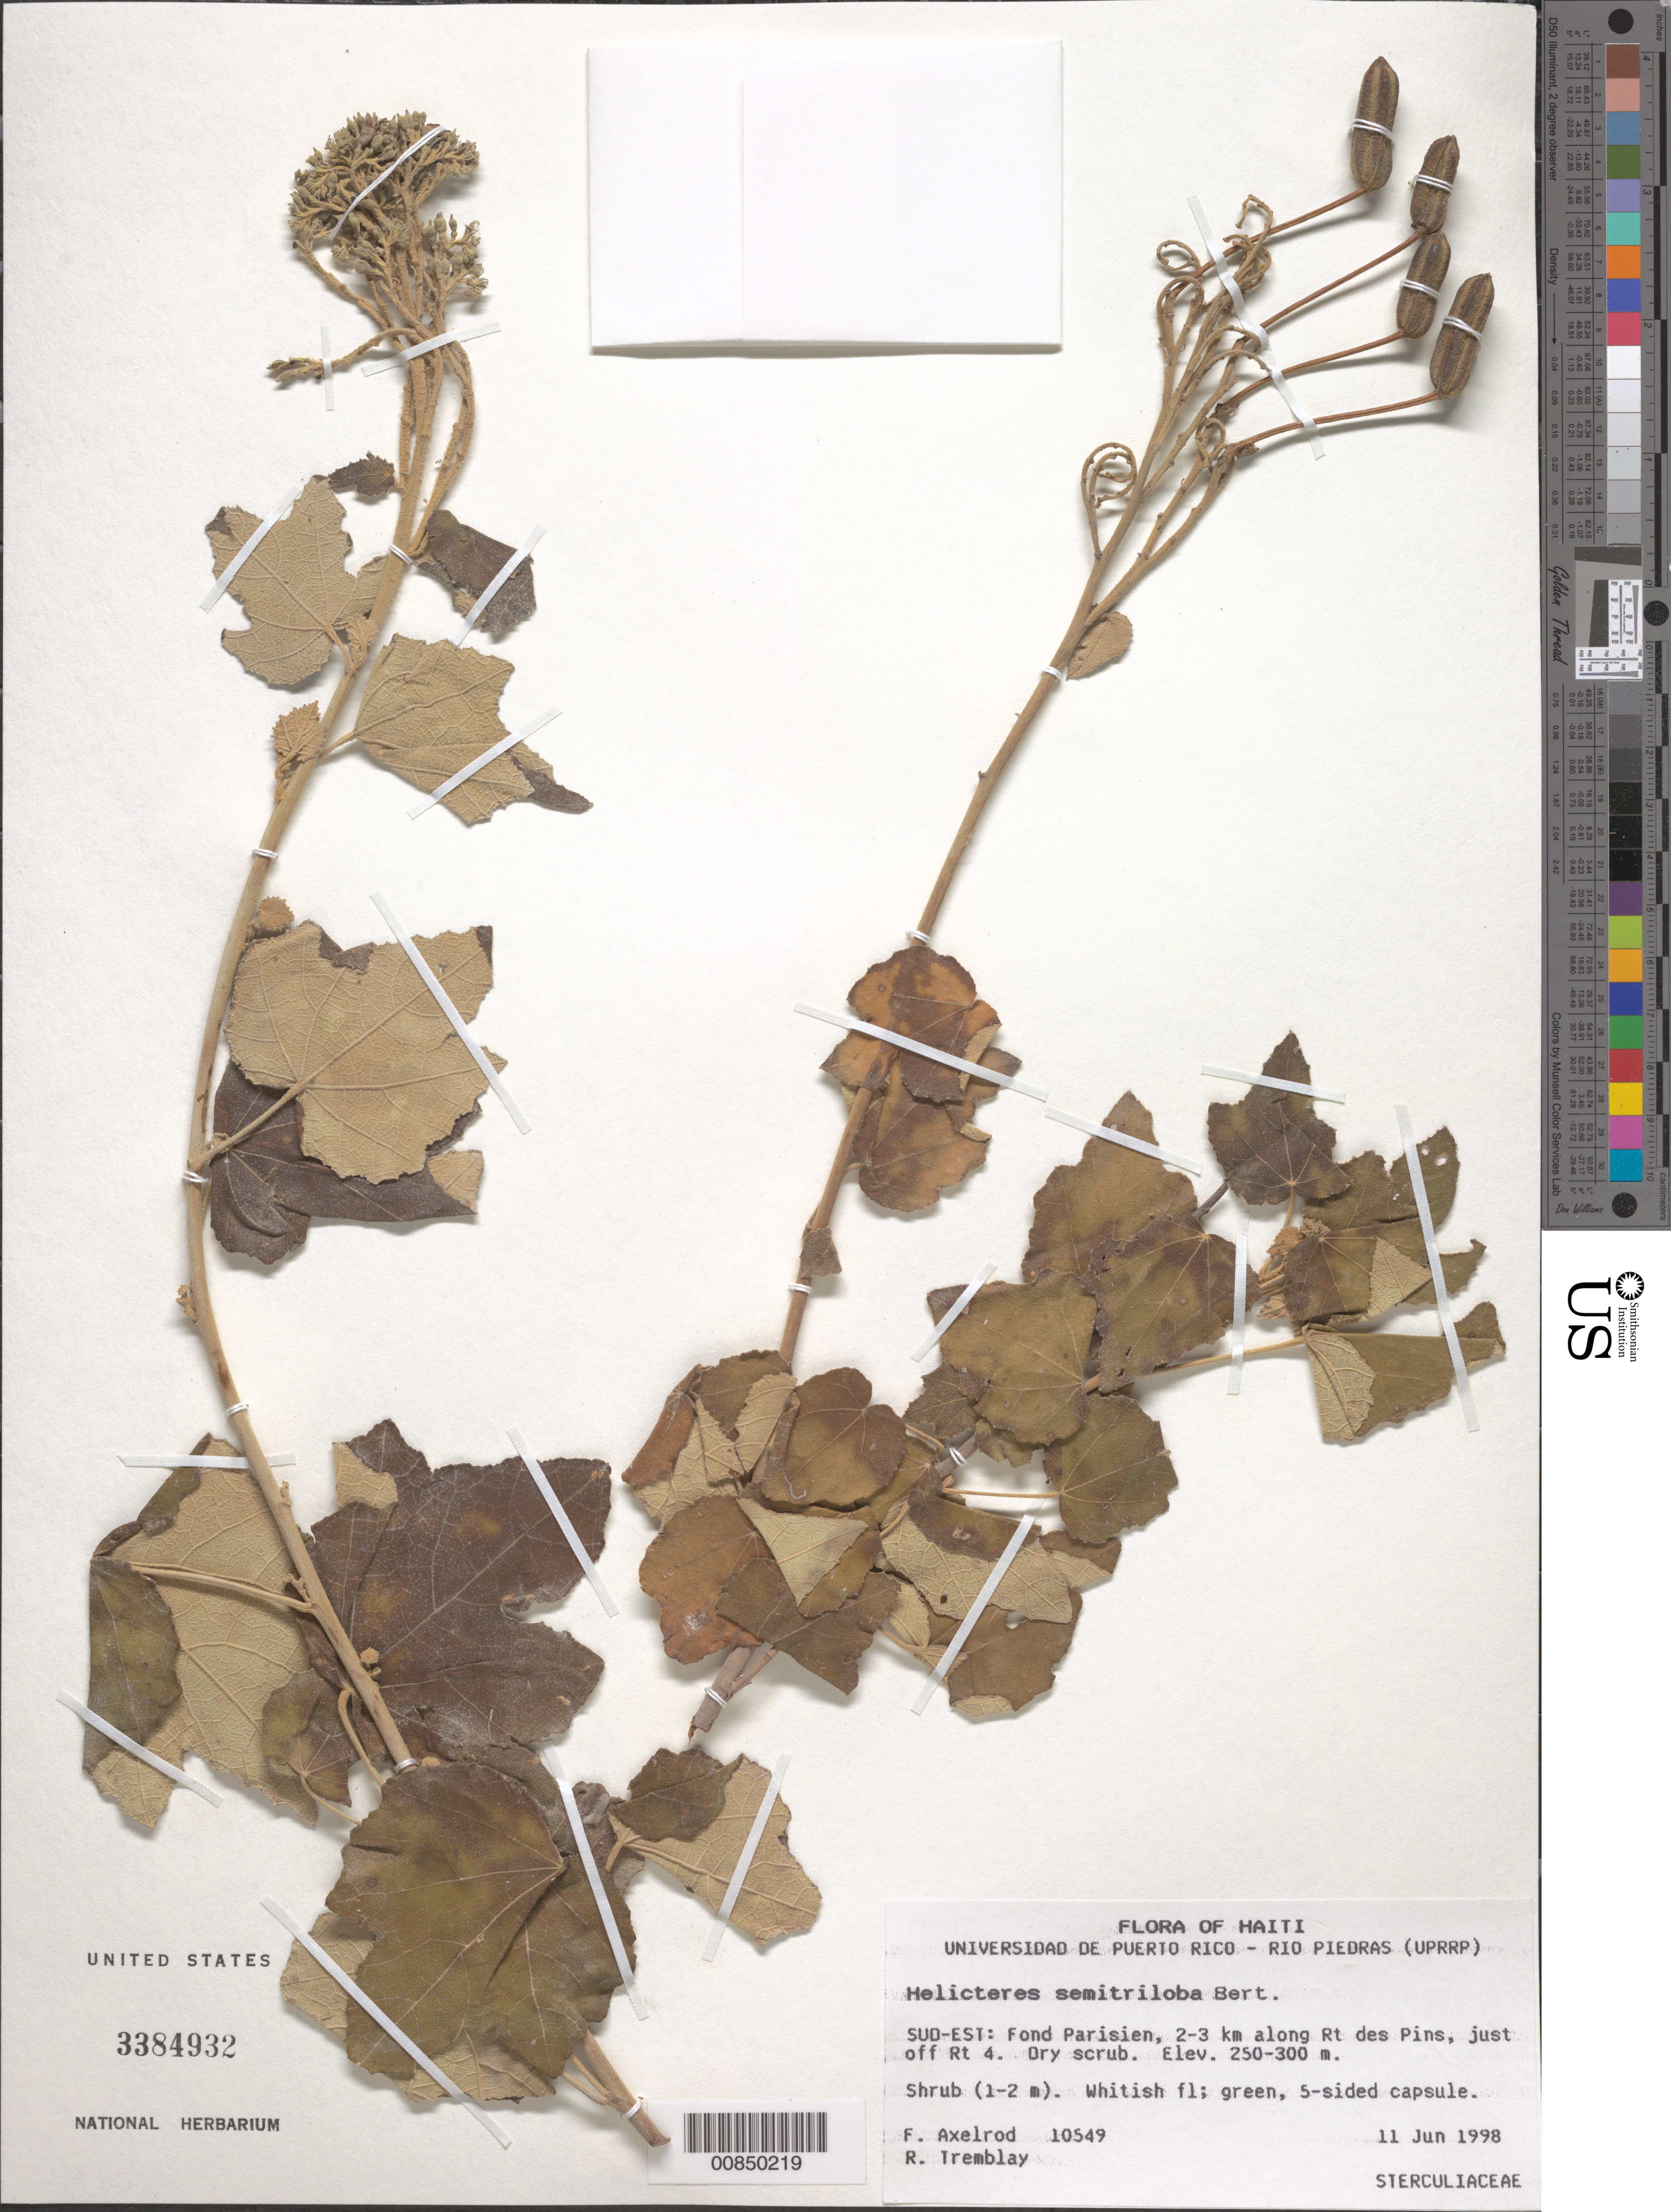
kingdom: Plantae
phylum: Tracheophyta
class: Magnoliopsida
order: Malvales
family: Malvaceae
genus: Helicteres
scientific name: Helicteres semitriloba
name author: Bertero ex DC.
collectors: F. S. Axelrod & R. L. Tremblay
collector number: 10549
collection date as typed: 11 Jun 1998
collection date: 1998-06-11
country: Haiti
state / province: Ouest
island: Hispaniola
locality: Fond Parisien, 2-3 km along Rt des Pins, just off Rt 4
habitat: Dry scrub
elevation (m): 250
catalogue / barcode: US 3384932